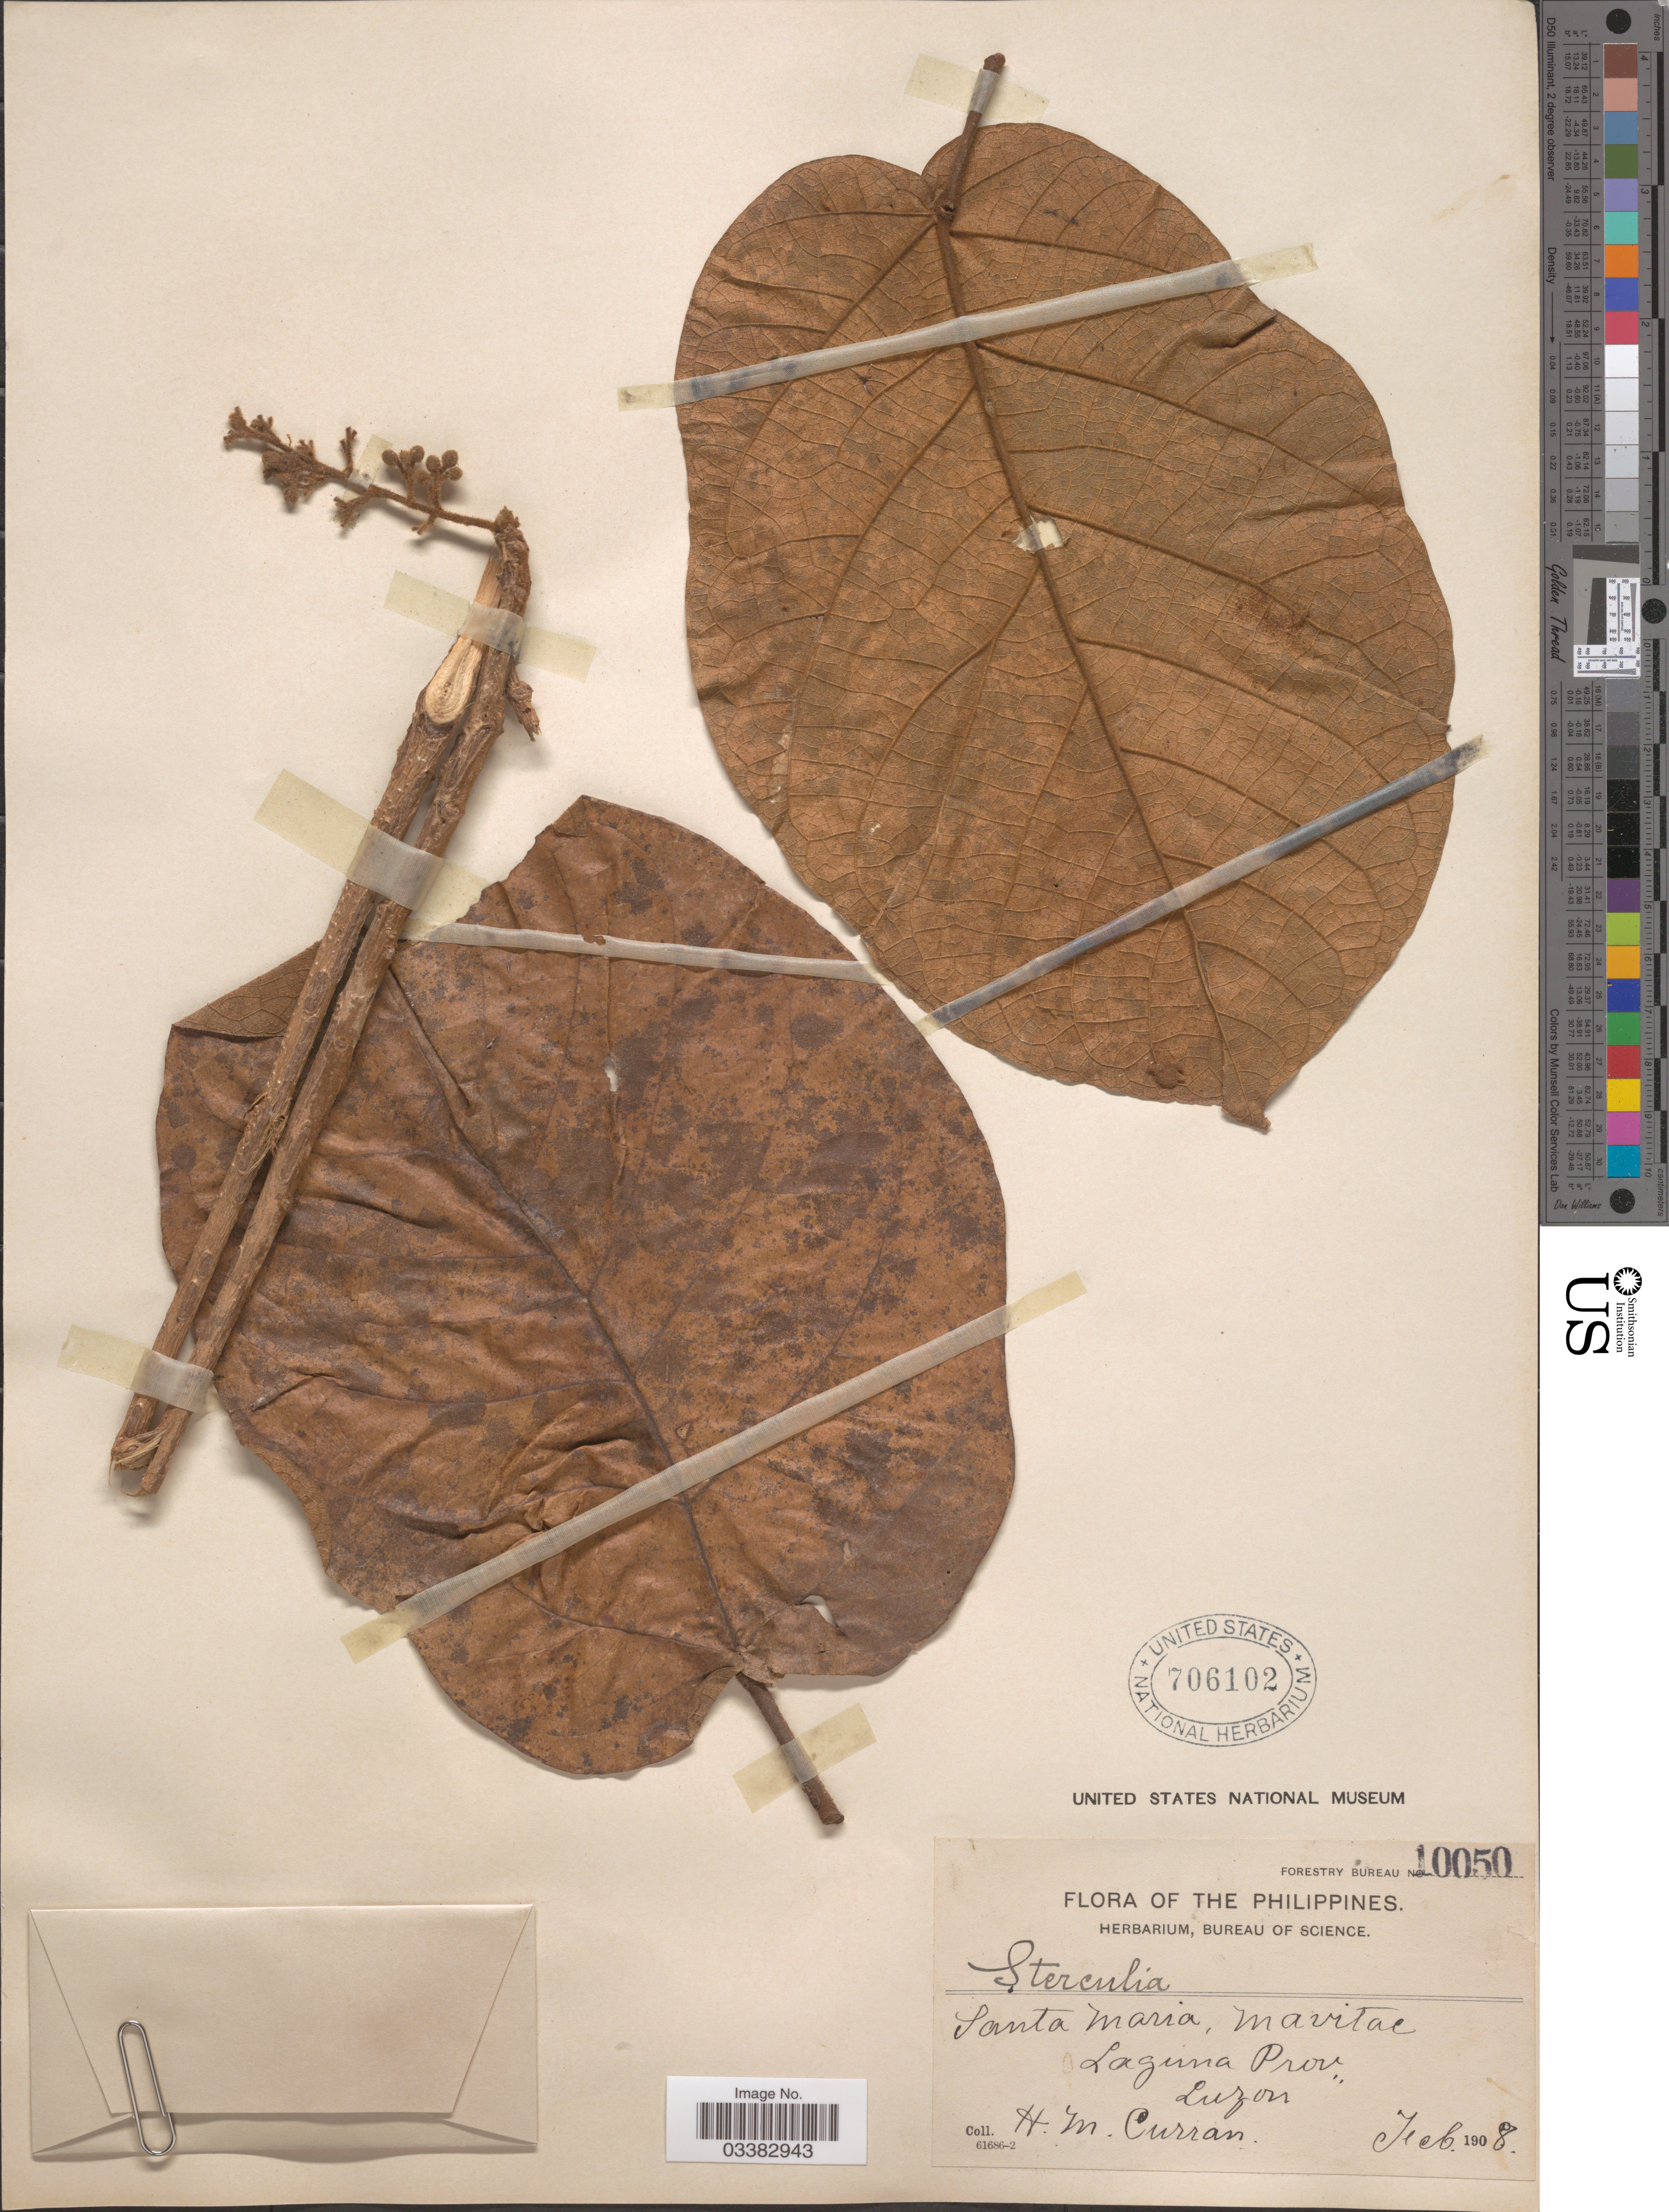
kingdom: Plantae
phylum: Tracheophyta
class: Magnoliopsida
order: Malvales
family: Malvaceae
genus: Sterculia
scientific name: Sterculia cuneata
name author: R. Br.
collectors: H. M. Curran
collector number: Forestry Bureau 10050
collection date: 1908-02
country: Philippines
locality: Santa Maria, Mavitac, Laguna Prov., Luzon.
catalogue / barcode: US 706102